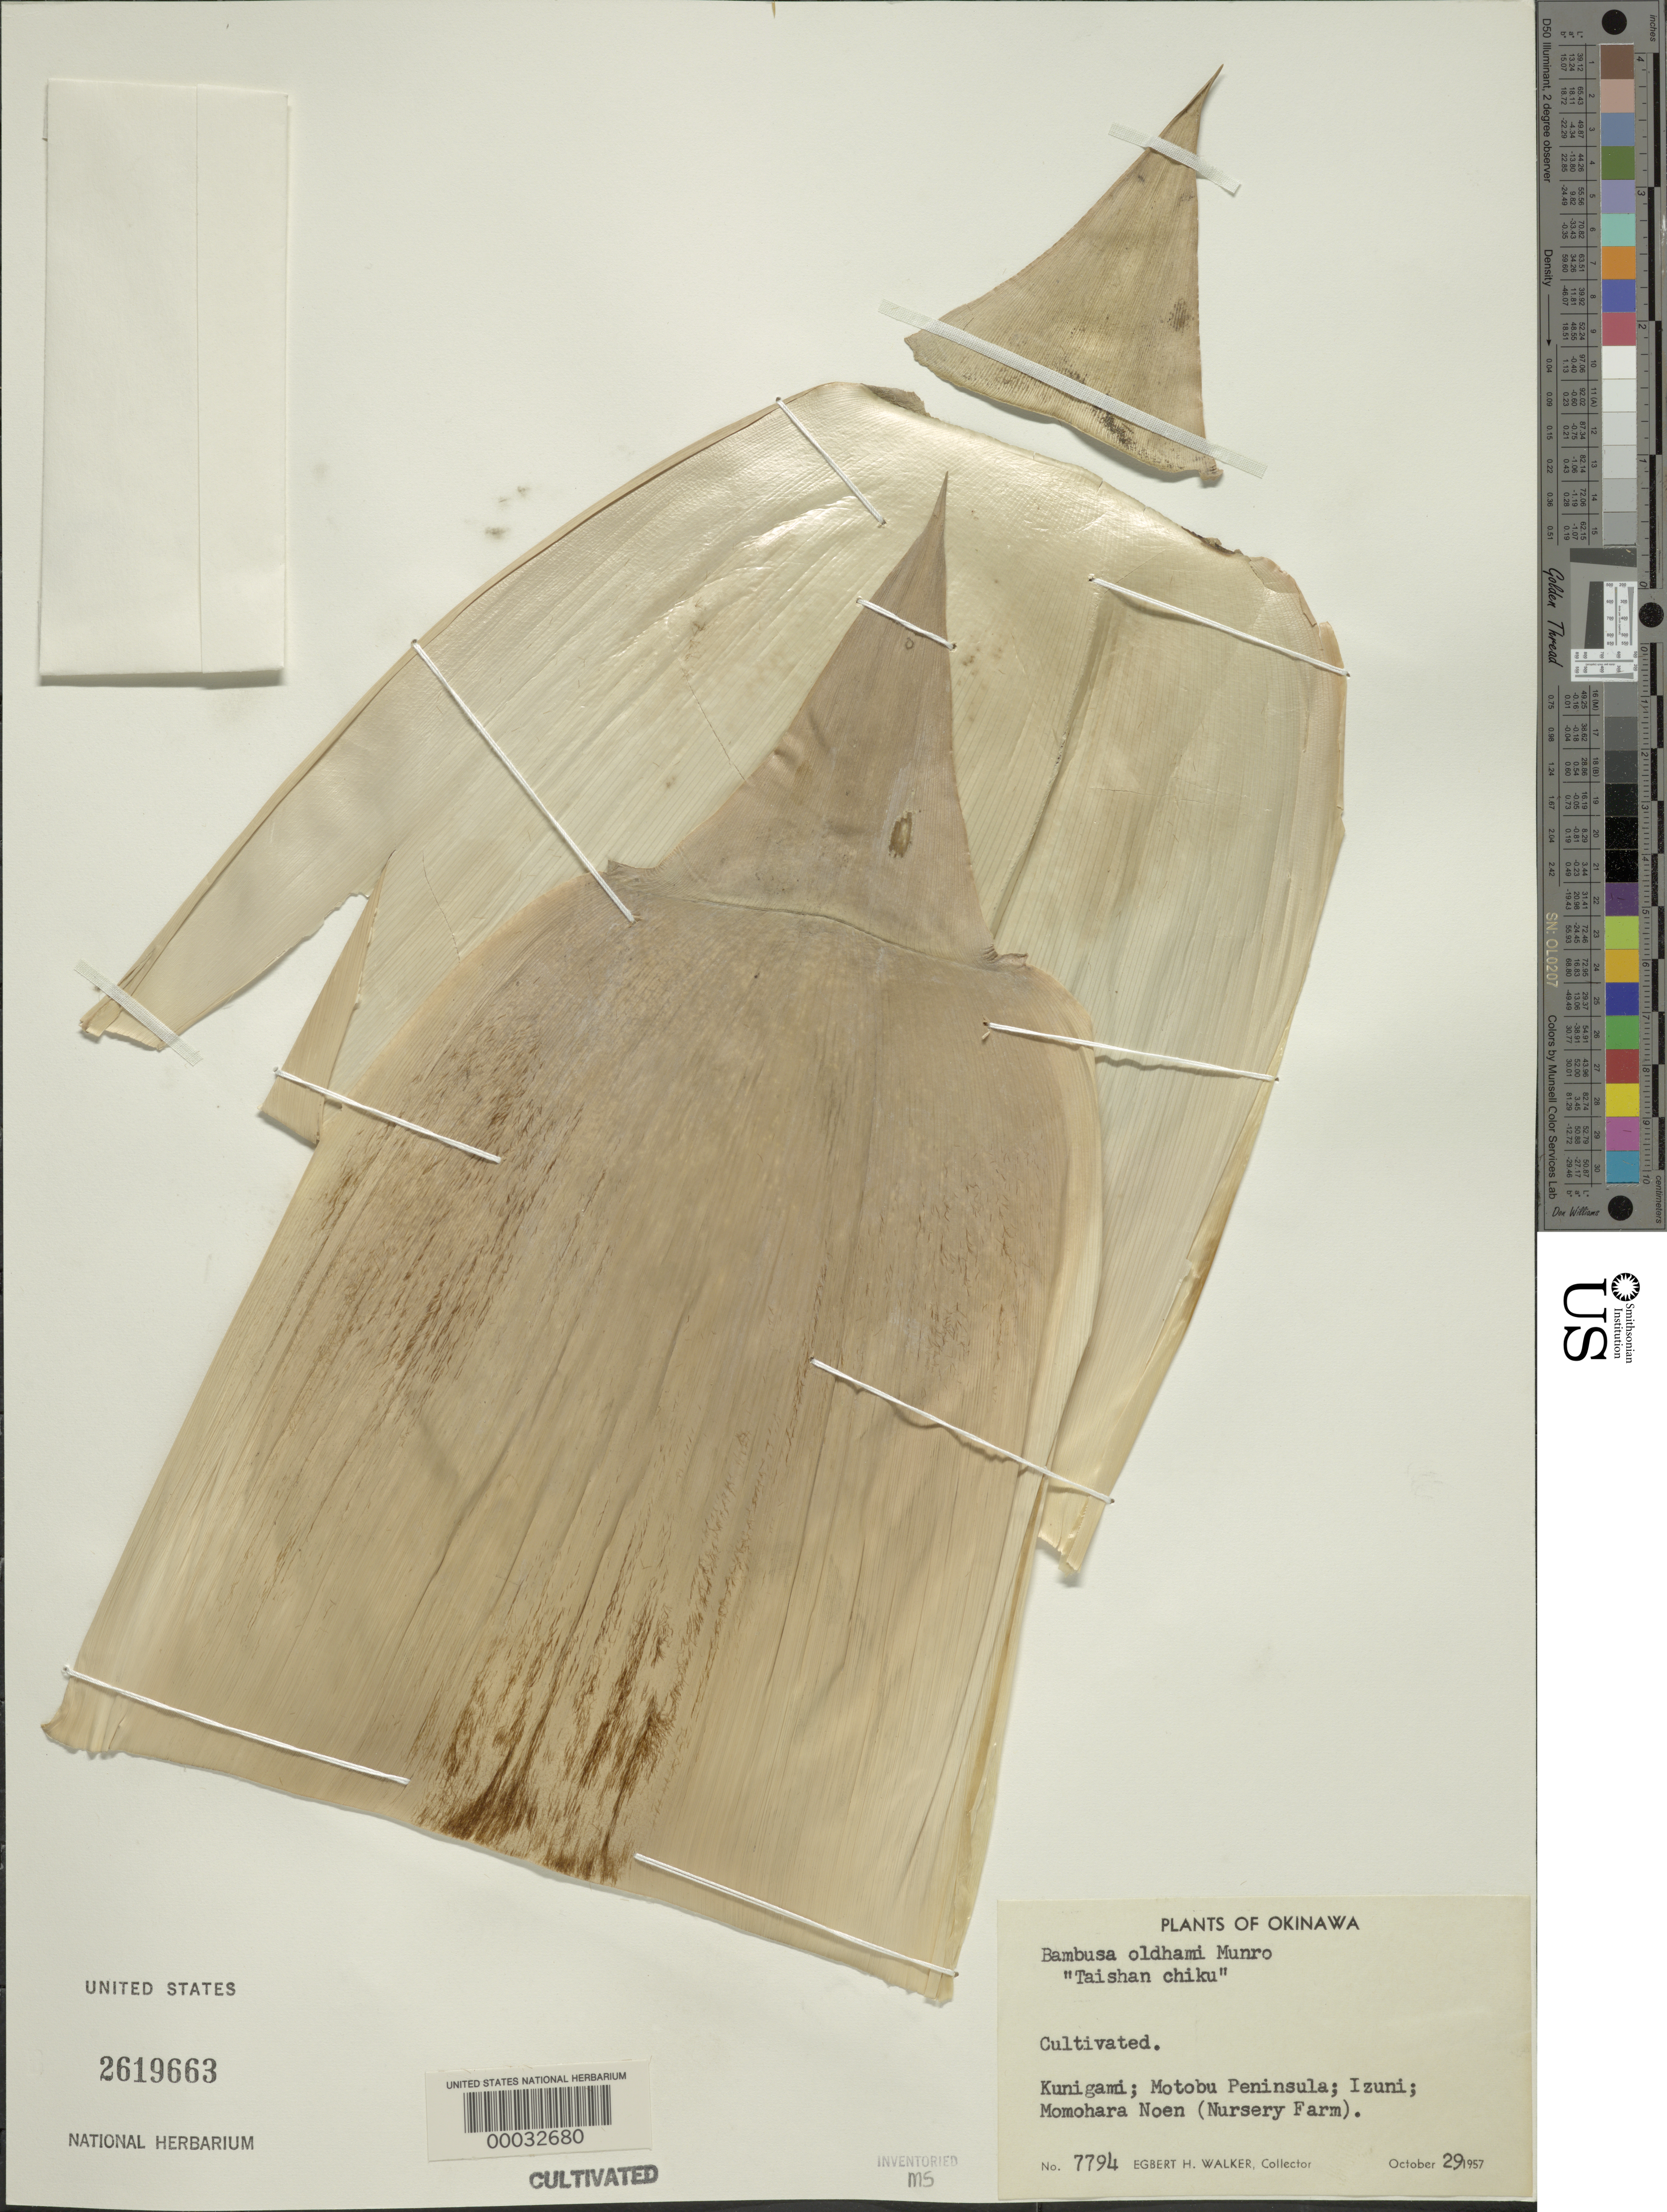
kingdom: Plantae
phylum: Tracheophyta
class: Liliopsida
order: Poales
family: Poaceae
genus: Bambusa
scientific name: Bambusa oldhamii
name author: Munro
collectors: E. H. Walker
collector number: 7794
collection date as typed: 29 Oct 1957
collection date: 1957-10-29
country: Japan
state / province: Okinawa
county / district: Okinawa Prefecture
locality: Kunigami, motobu pennisula, izuni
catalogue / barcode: US 2619663